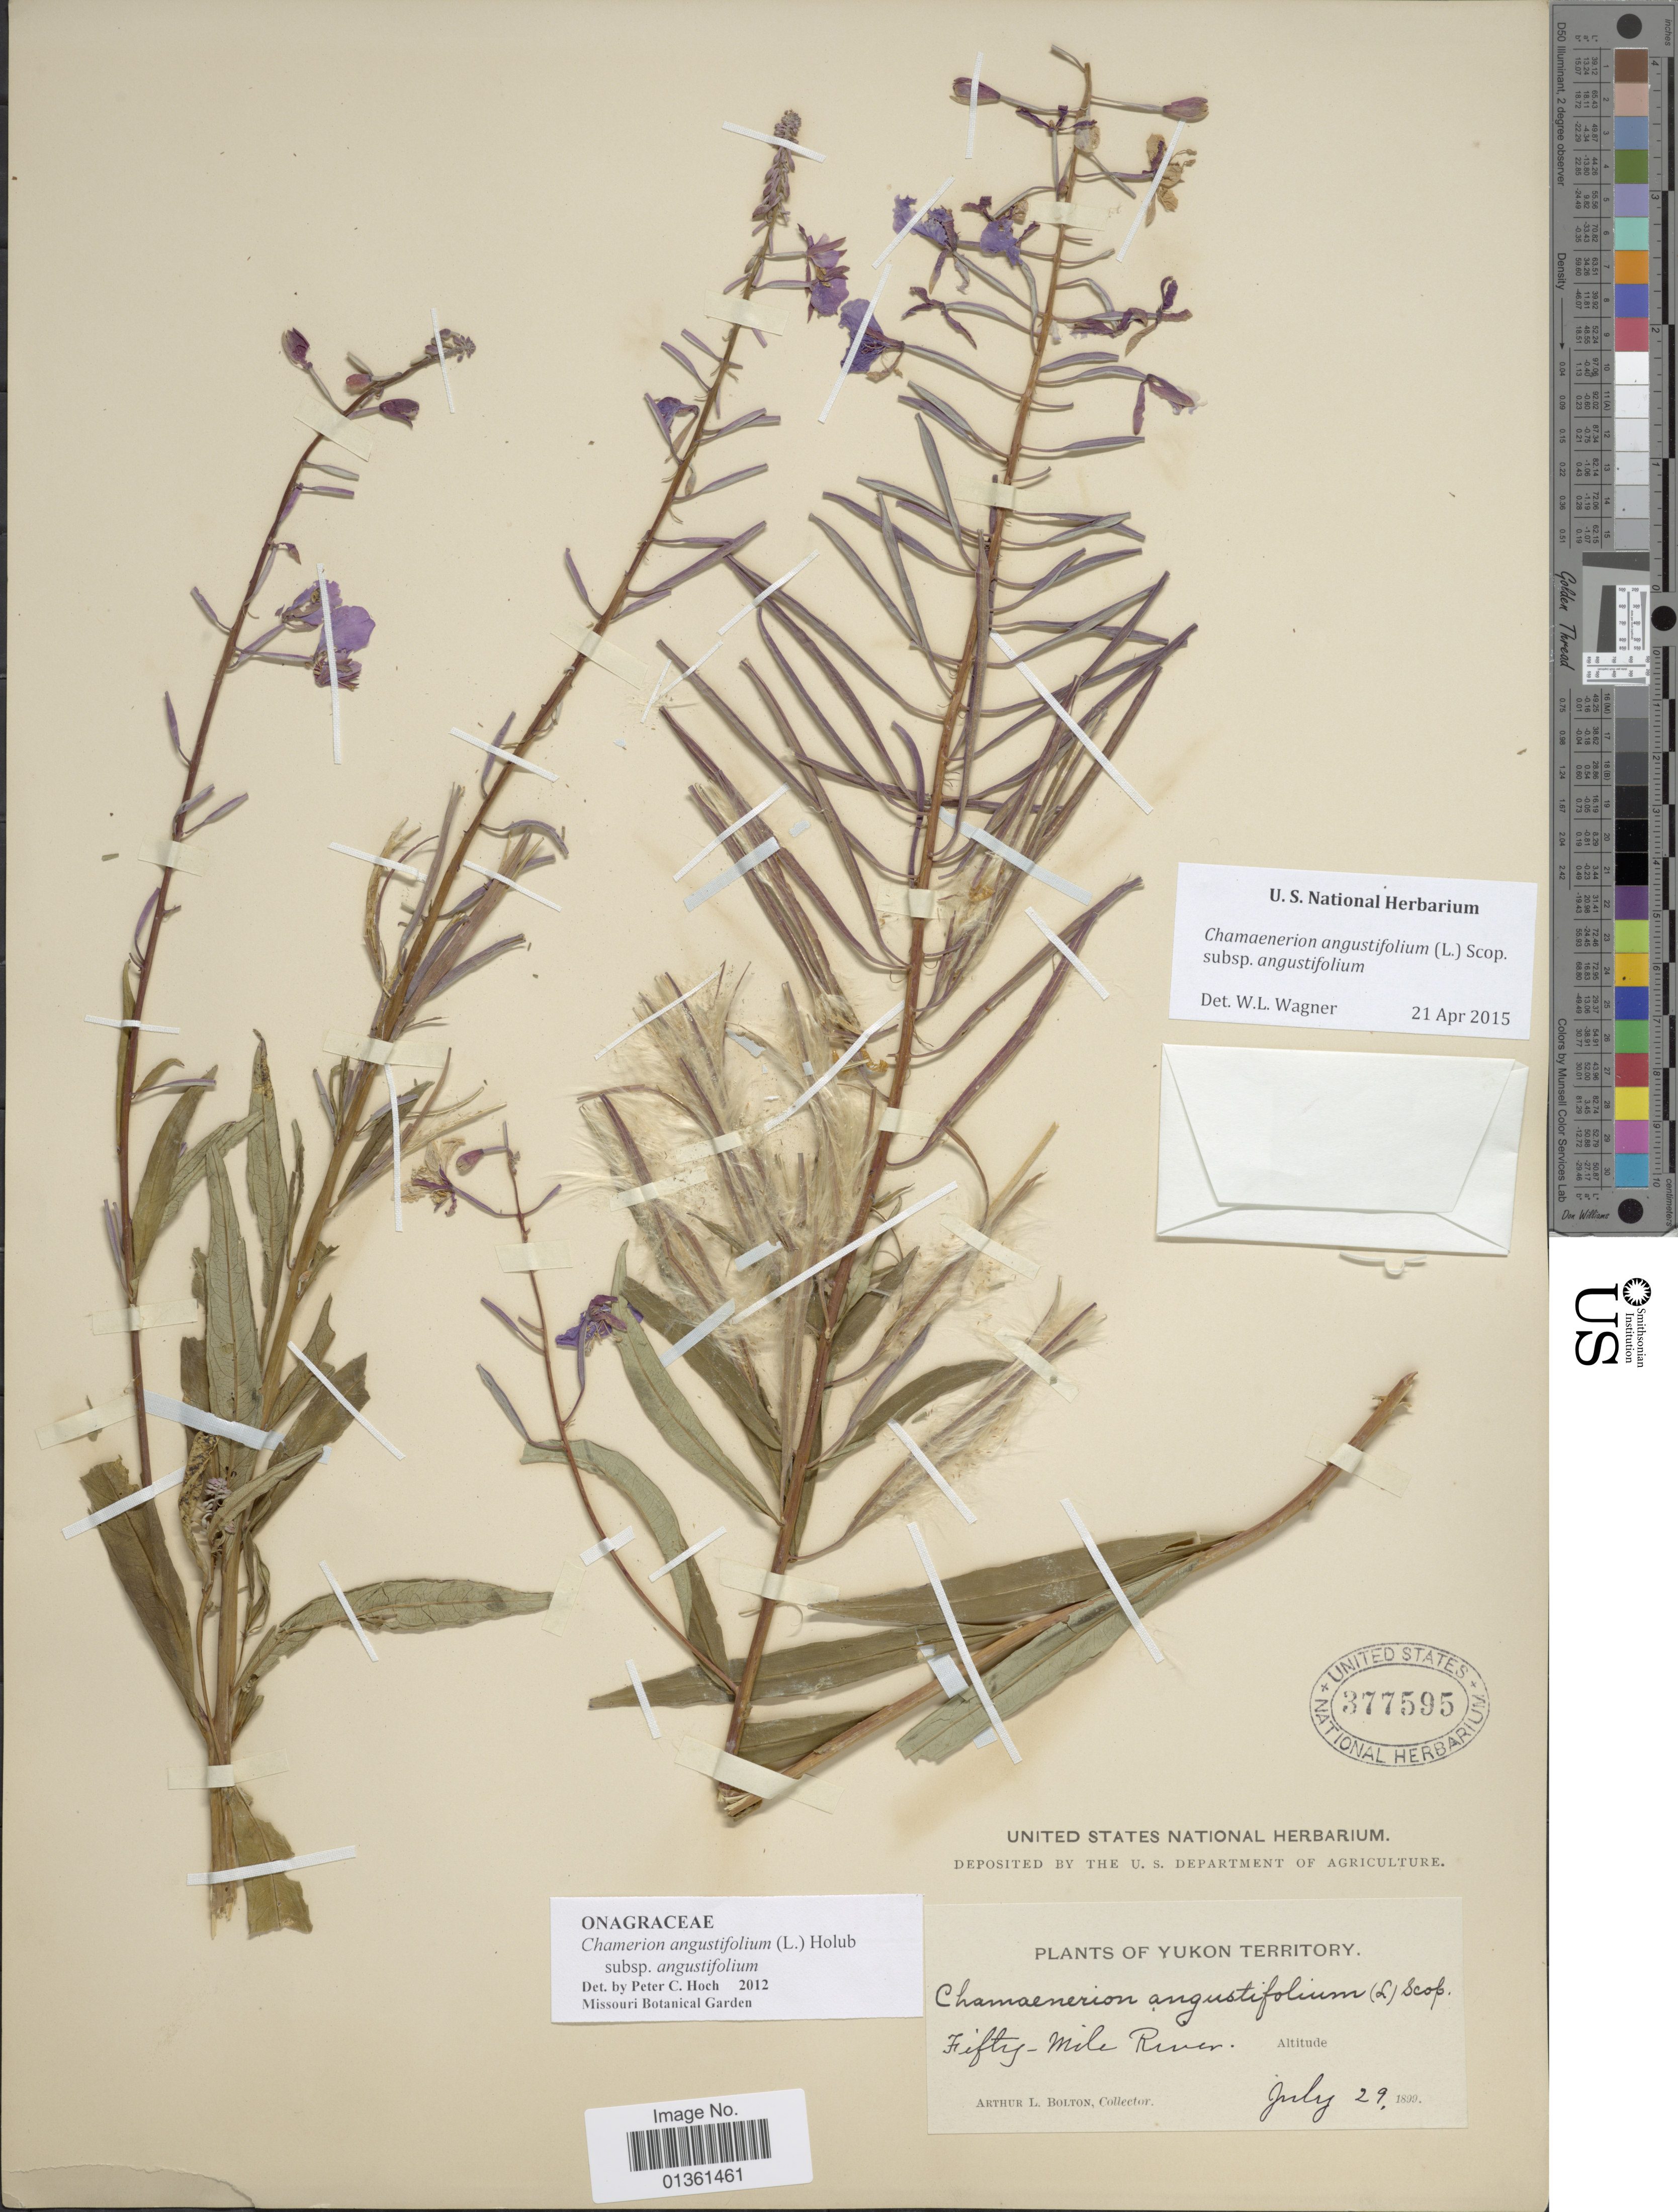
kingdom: Plantae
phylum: Tracheophyta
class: Magnoliopsida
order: Myrtales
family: Onagraceae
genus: Chamaenerion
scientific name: Chamaenerion angustifolium subsp. angustifolium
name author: (L.) Scop.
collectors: A. Bolton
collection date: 1899-07-29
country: Canada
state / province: Yukon Territory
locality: Fifty-Mile River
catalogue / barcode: US 377595